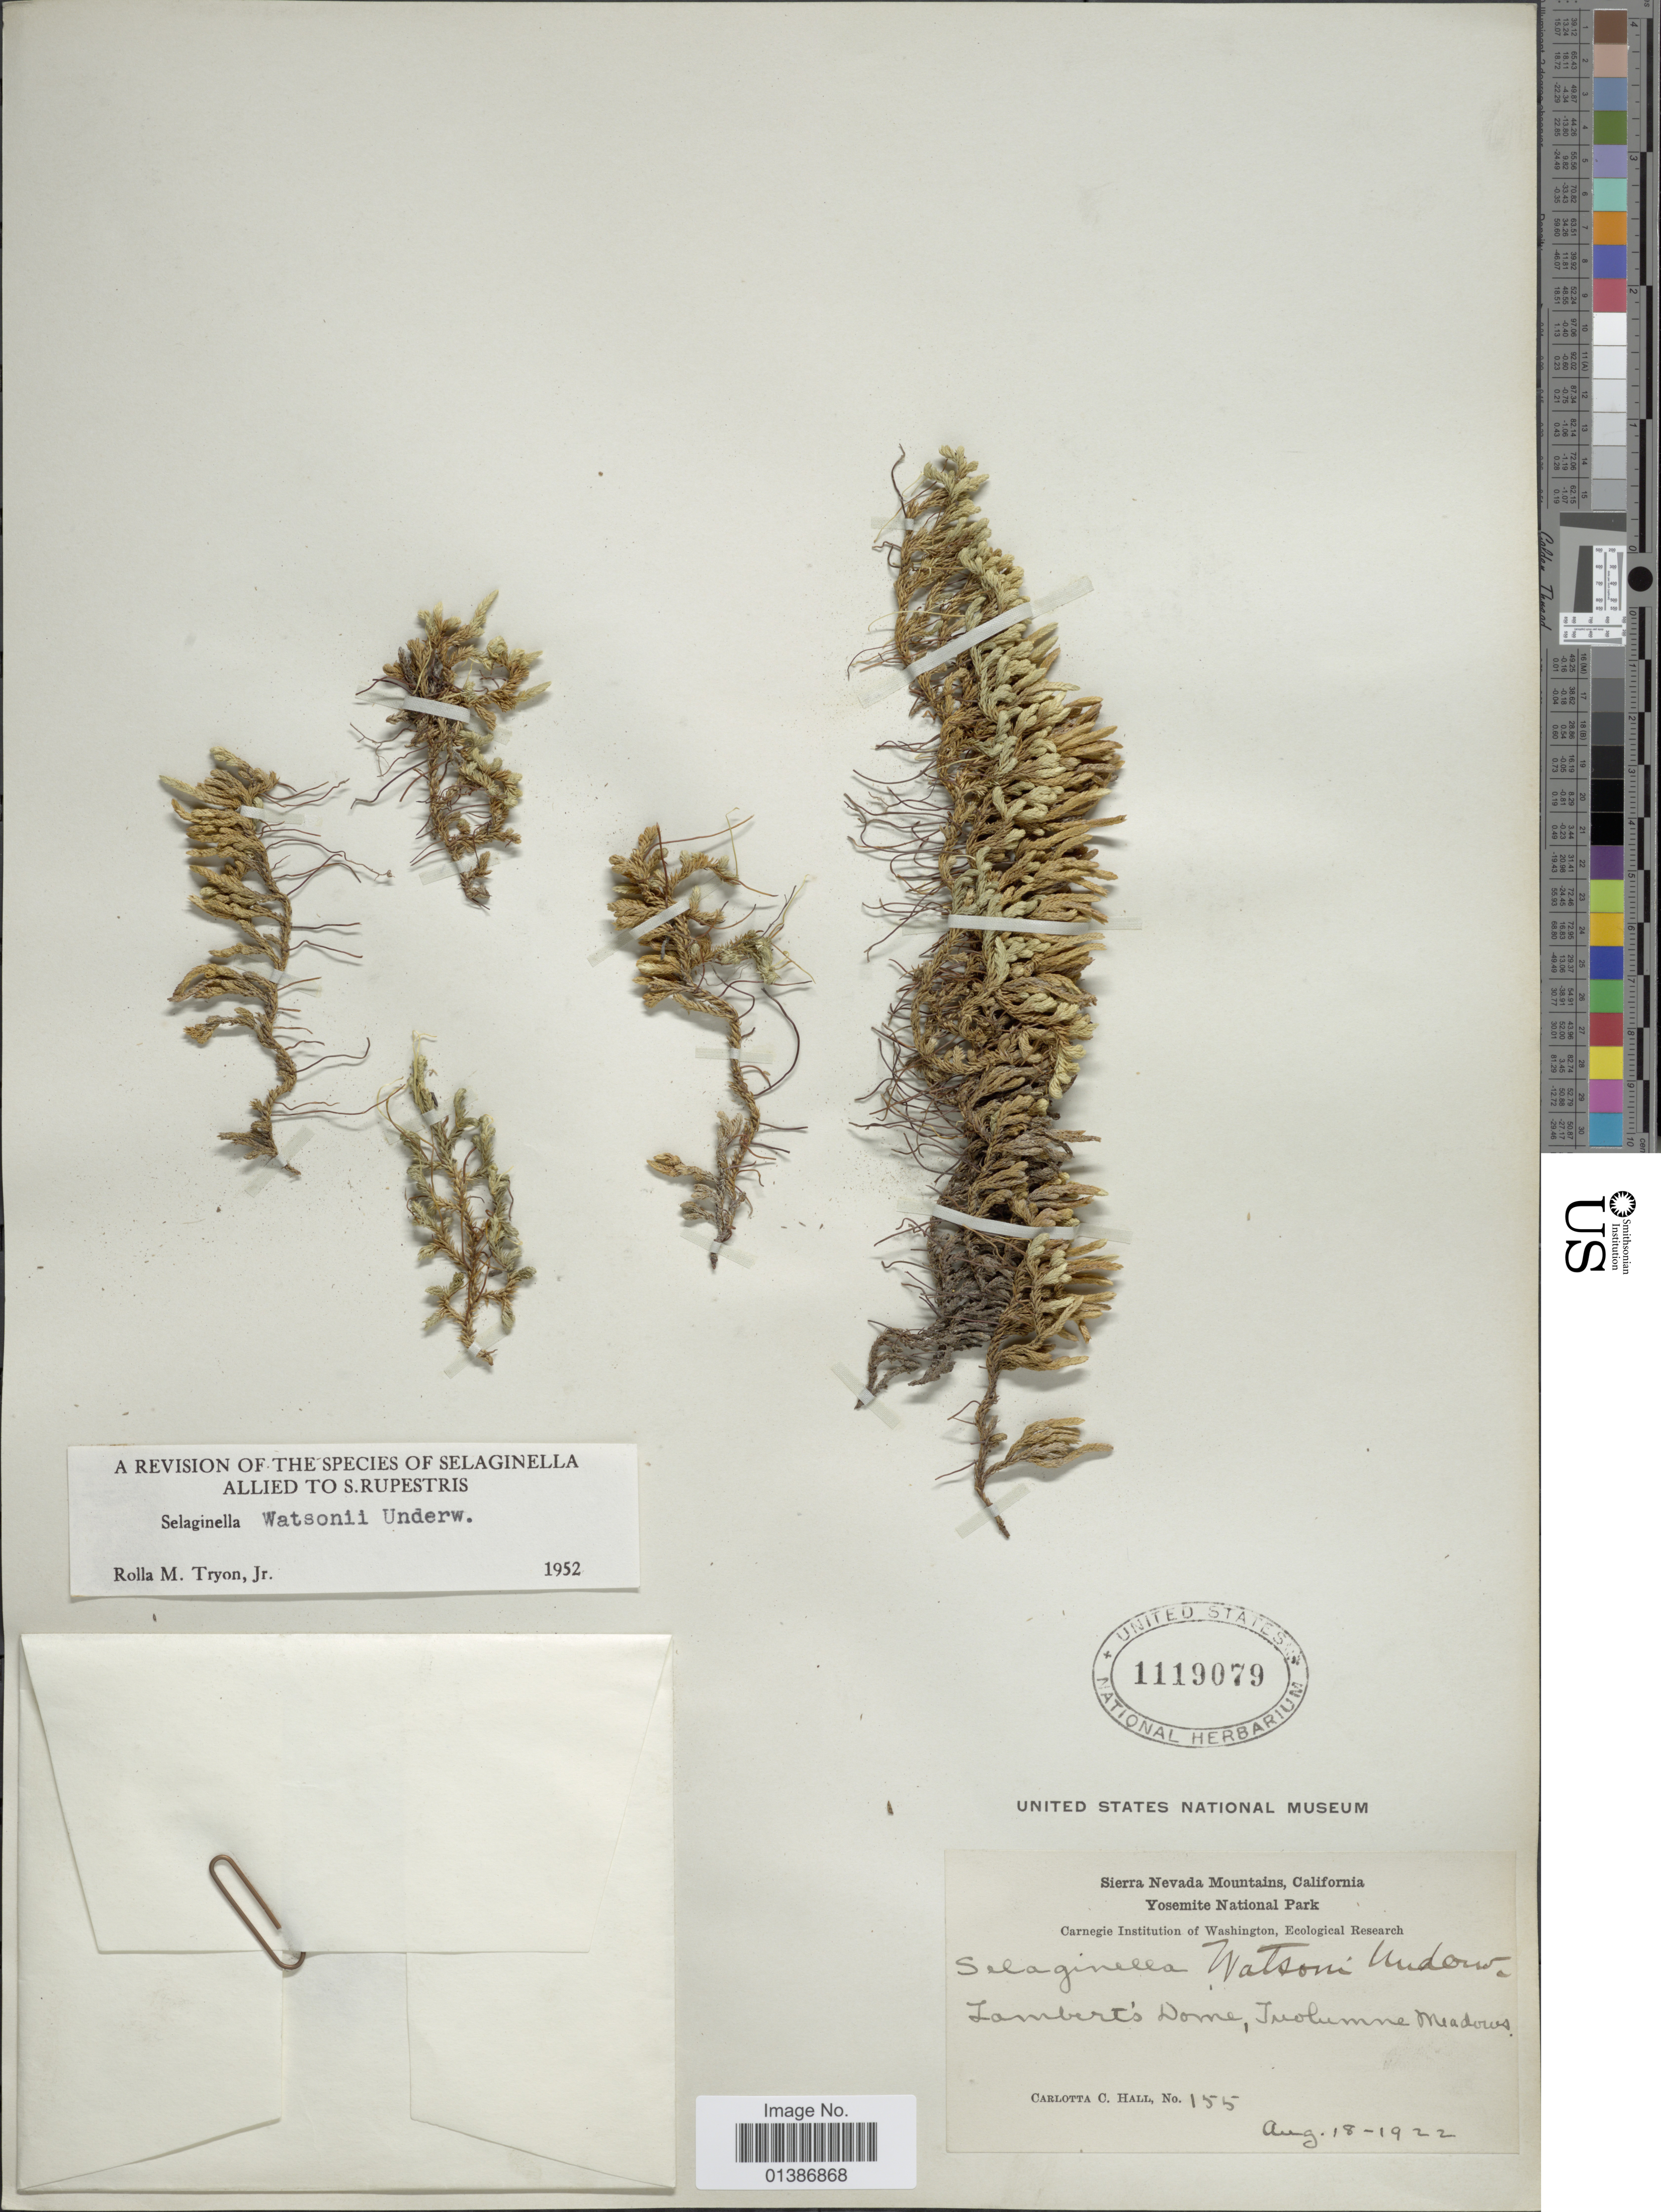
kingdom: Plantae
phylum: Tracheophyta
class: Lycopodiopsida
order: Selaginellales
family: Selaginellaceae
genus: Selaginella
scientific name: Selaginella watsonii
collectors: C. C. Hall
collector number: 155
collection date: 1922-08-18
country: United States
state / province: California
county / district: Tuolumne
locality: Sierra Nevada Mountains, Yosemite National Park. Lambert's Dome, Tuolumne Meadows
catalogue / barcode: US 1119079